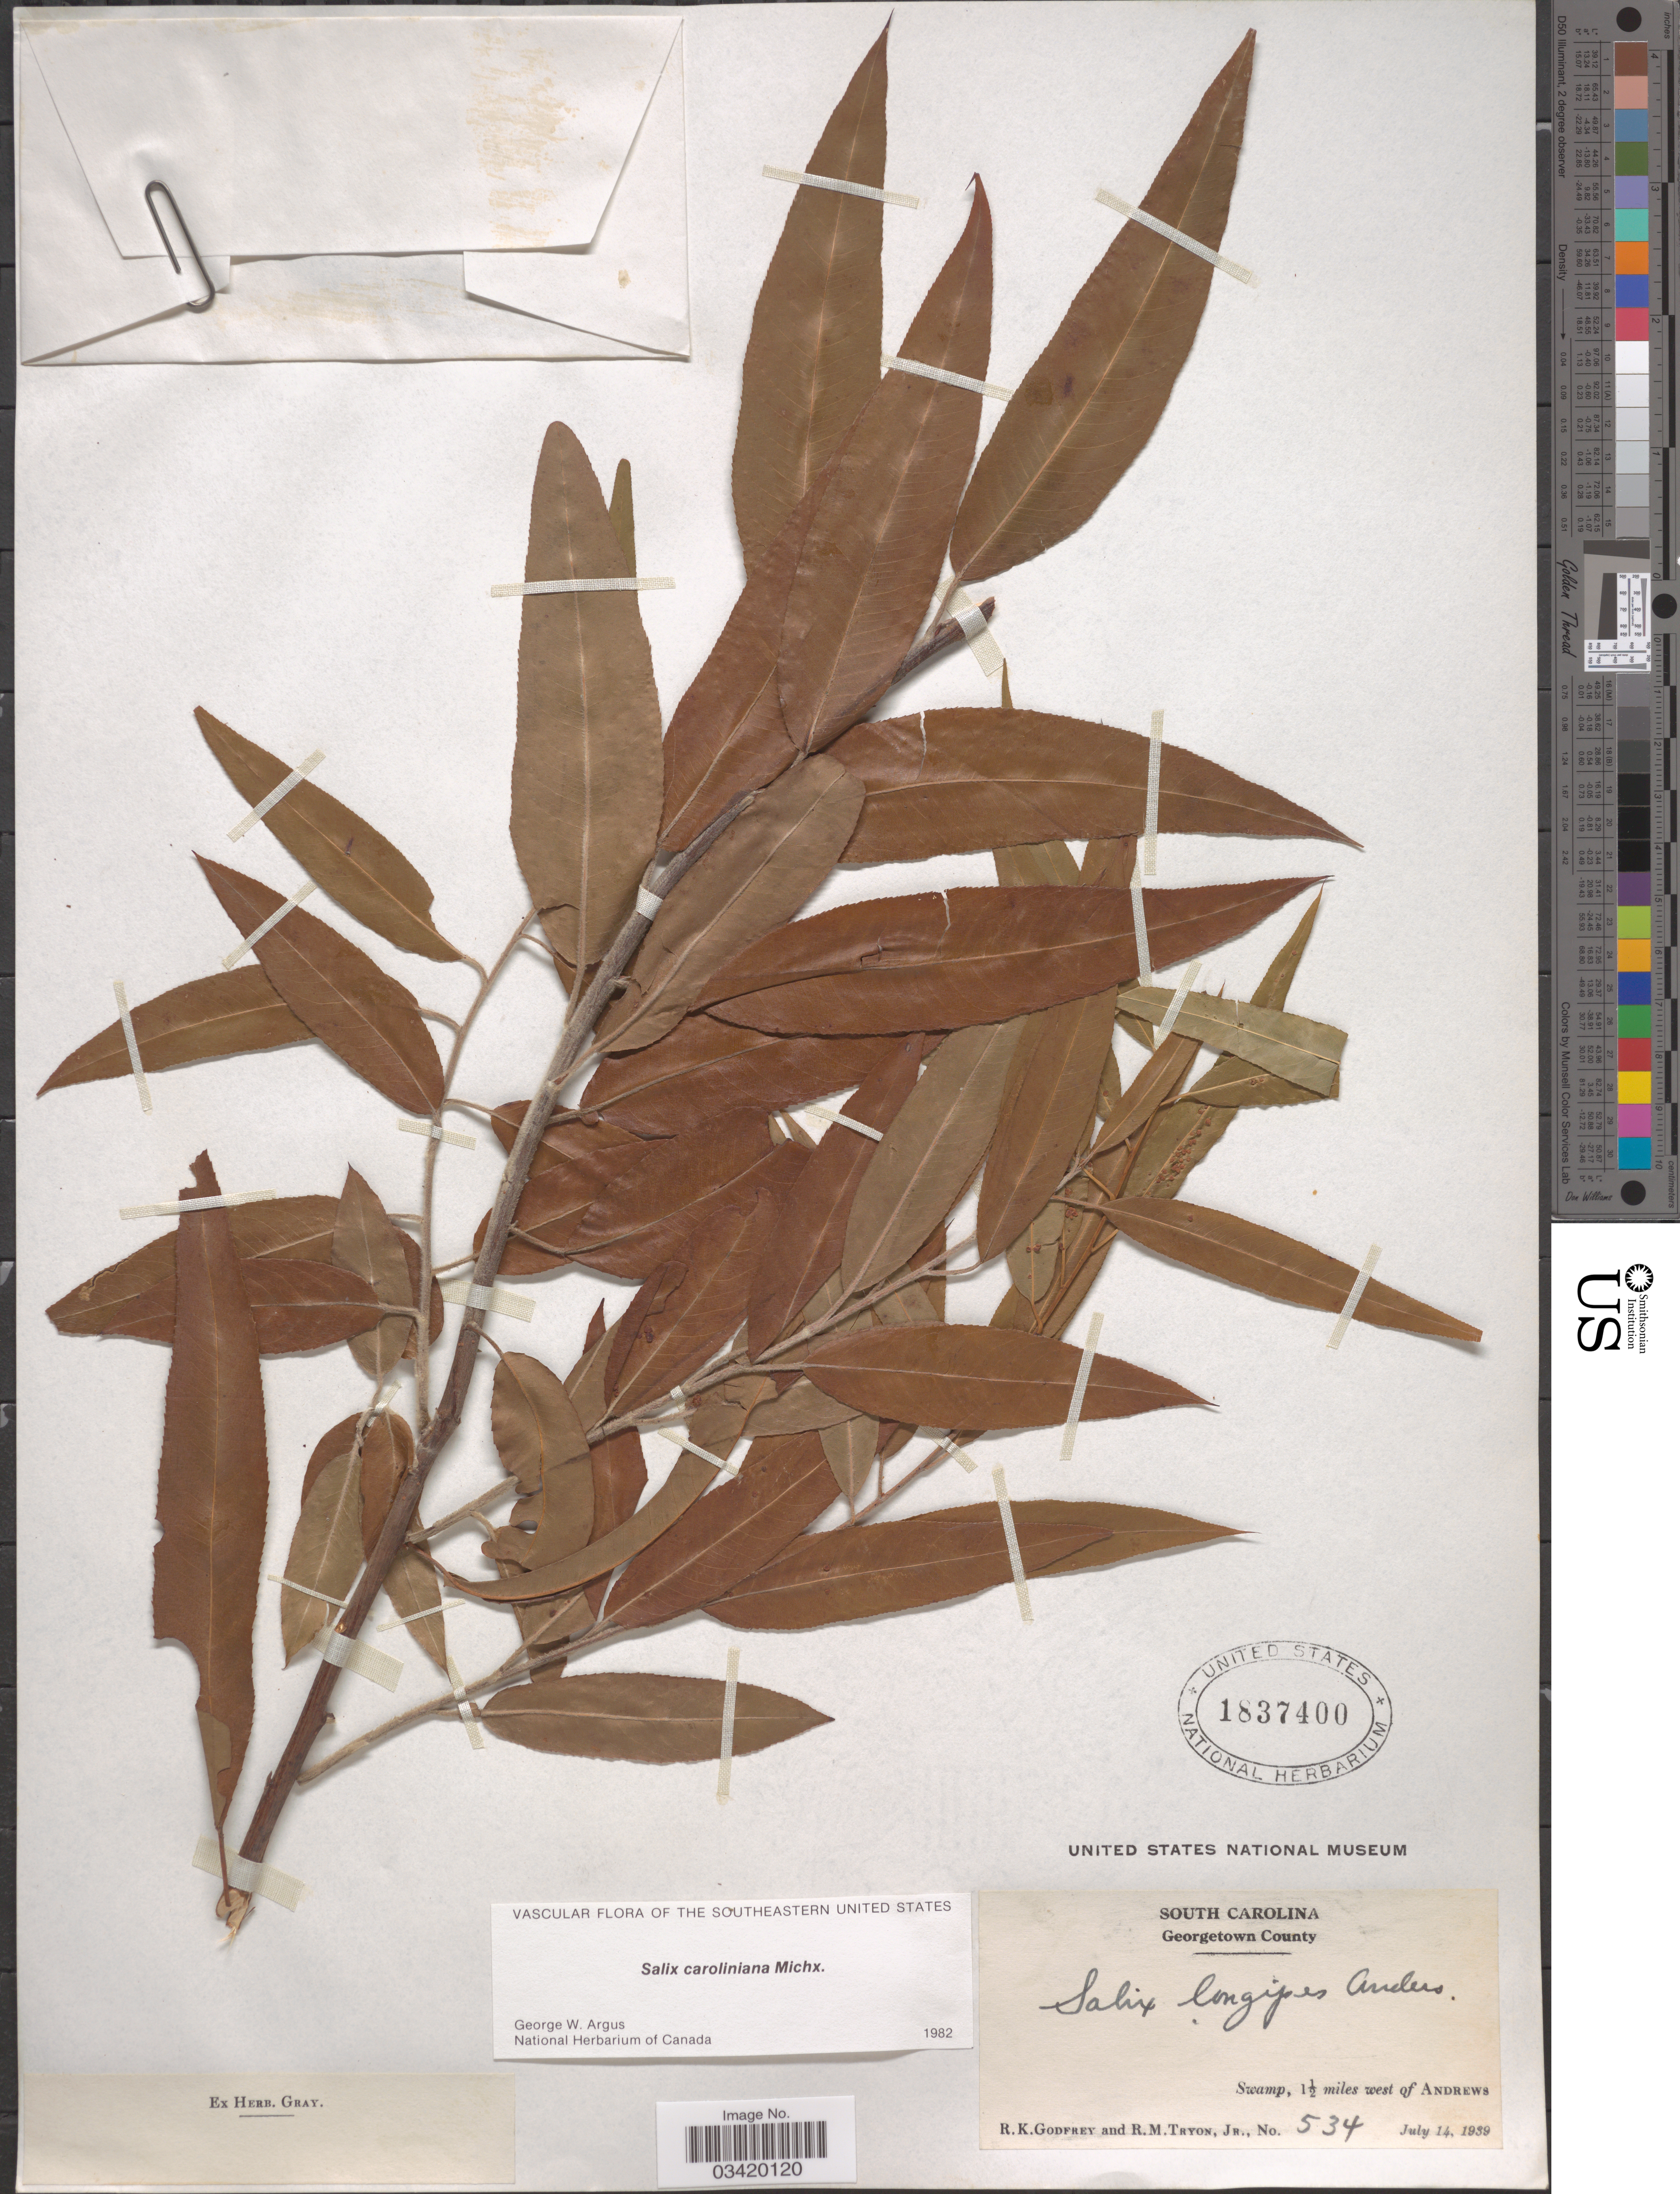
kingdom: Plantae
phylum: Tracheophyta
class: Magnoliopsida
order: Malpighiales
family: Salicaceae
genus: Salix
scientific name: Salix caroliniana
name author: Michx.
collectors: R. K. Godfrey & R. Tryon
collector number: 534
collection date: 1939-07-14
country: United States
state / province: South Carolina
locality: Georgetown County. Swamp, 1½ miles west of Andrews.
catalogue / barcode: US 1837400